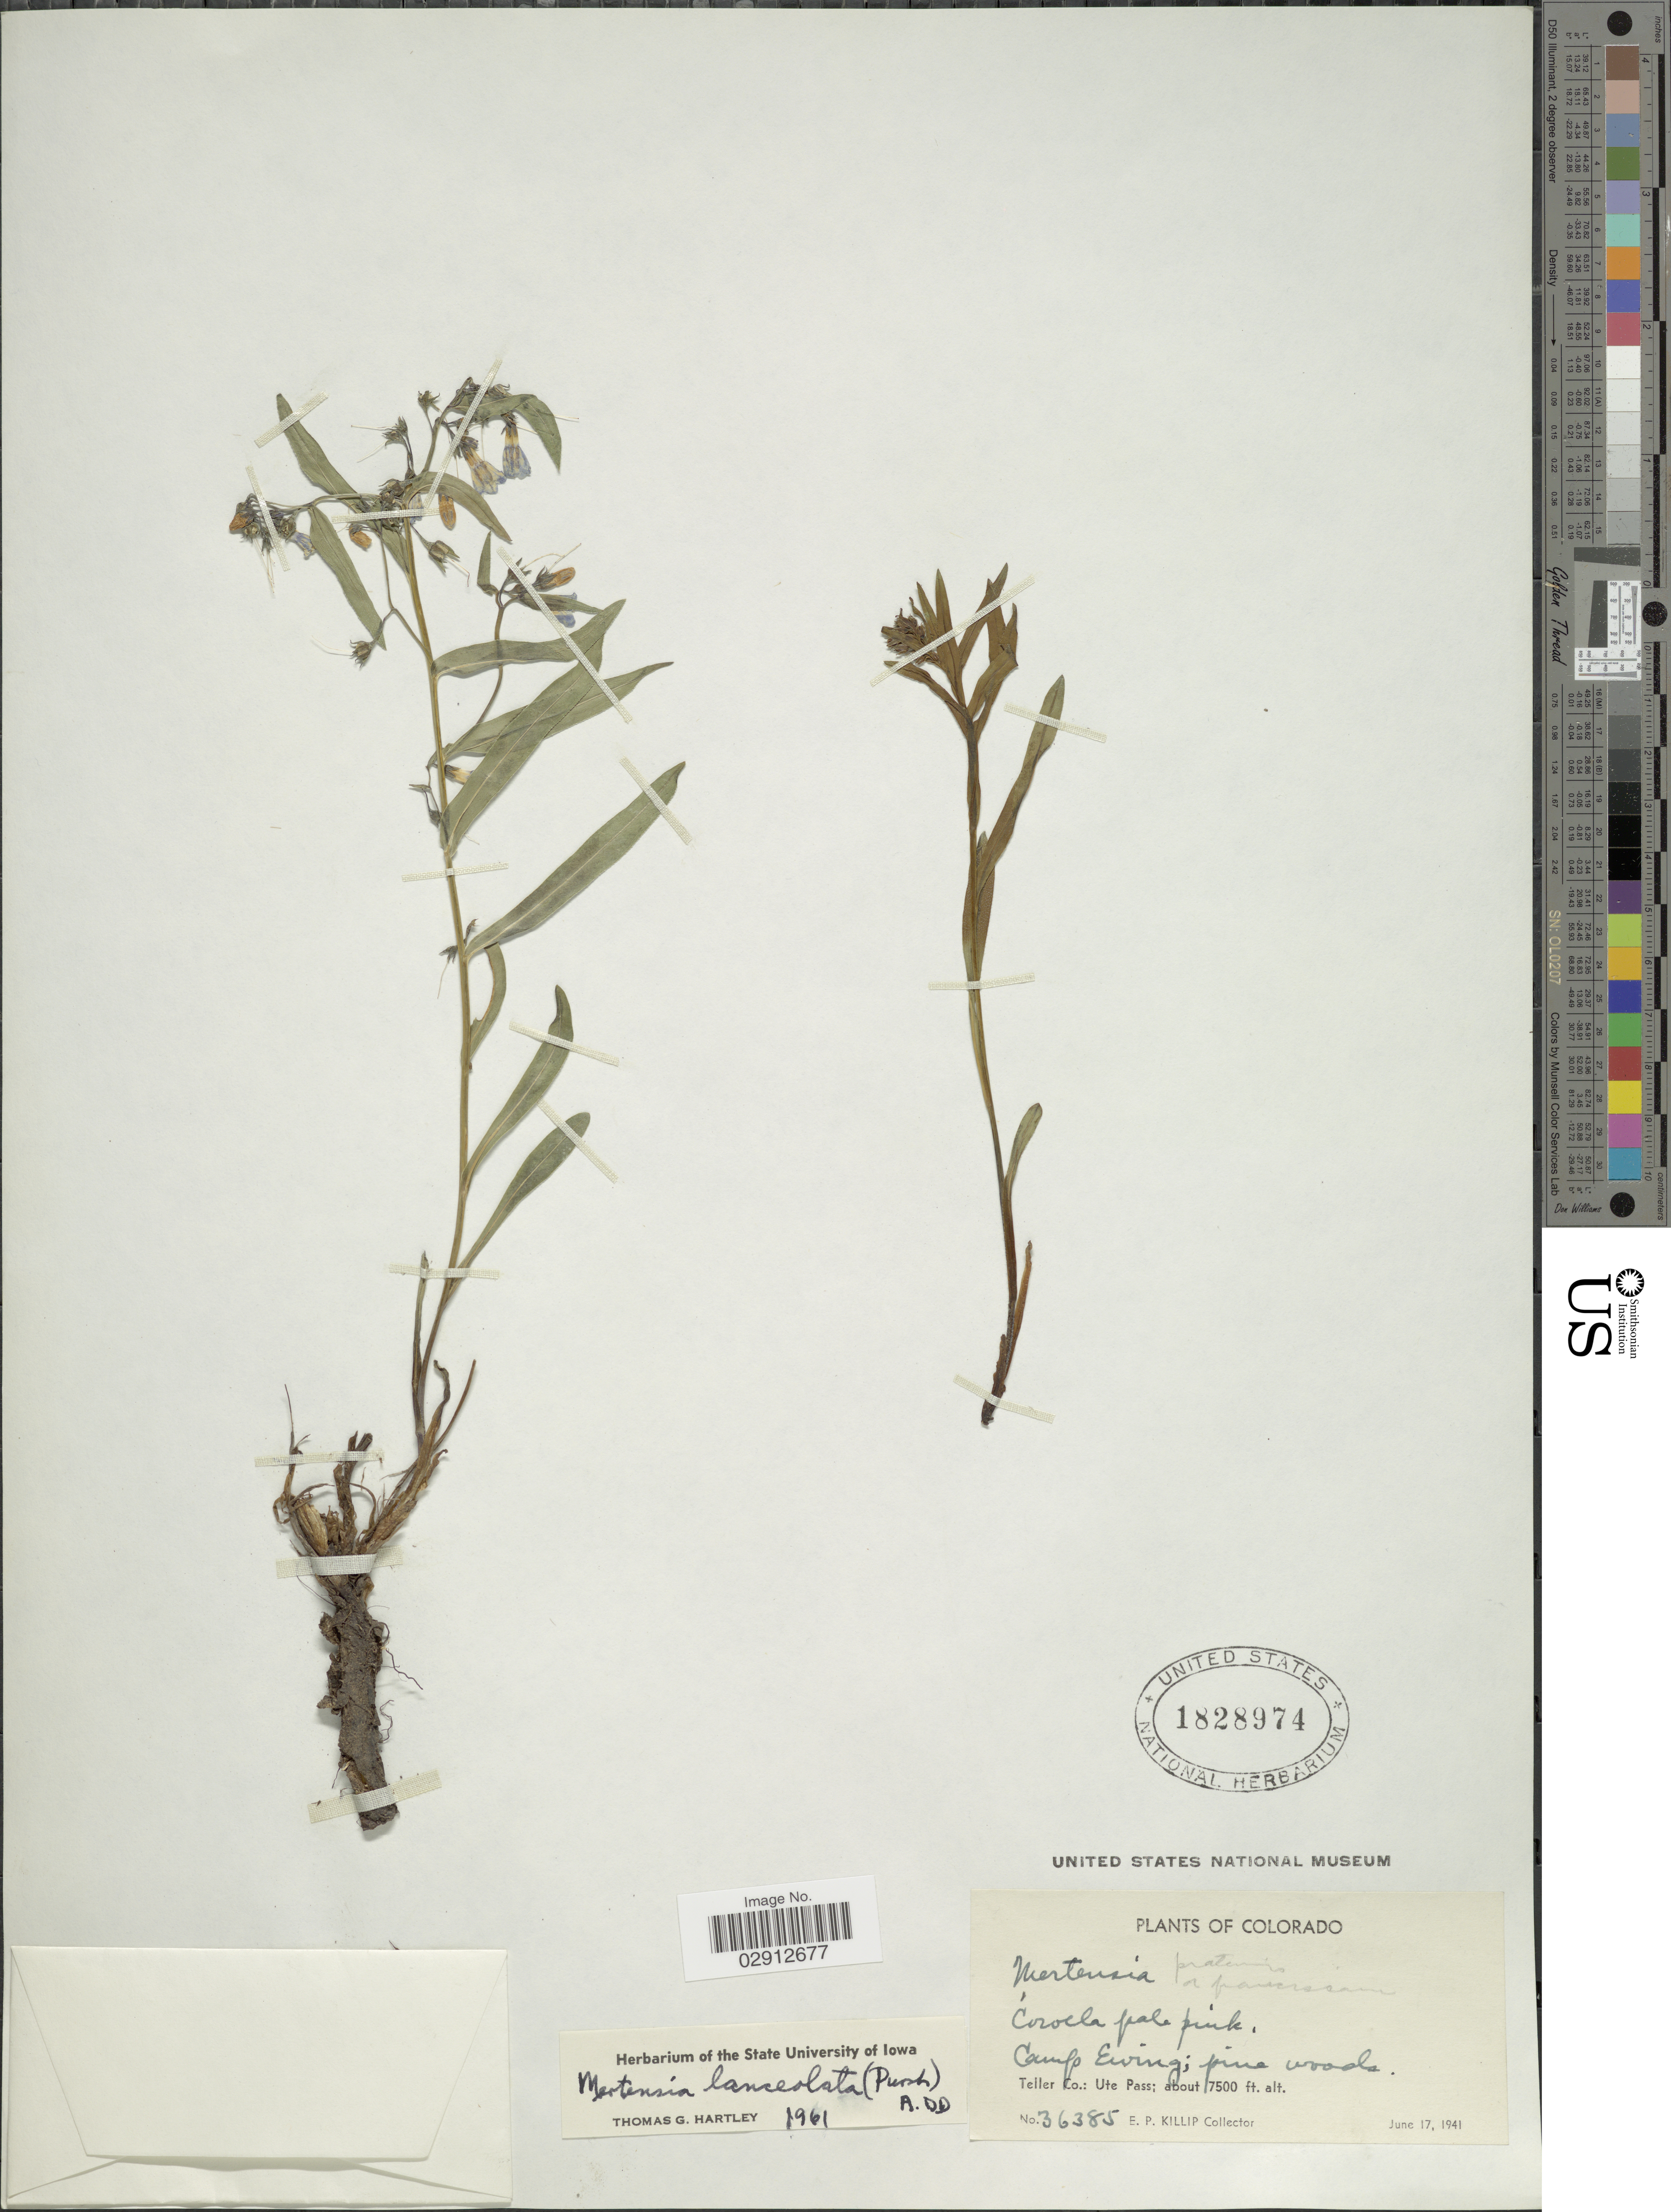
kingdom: Plantae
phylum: Tracheophyta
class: Magnoliopsida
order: Boraginales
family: Boraginaceae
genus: Mertensia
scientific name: Mertensia lanceolata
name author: (Pursh) DC. ex A. DC.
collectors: E. P. Killip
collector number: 36385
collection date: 1941-06-17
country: United States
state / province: Colorado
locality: Camp Ewing. Teller Co.: Ute Pass.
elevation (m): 2286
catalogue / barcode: US 1828974